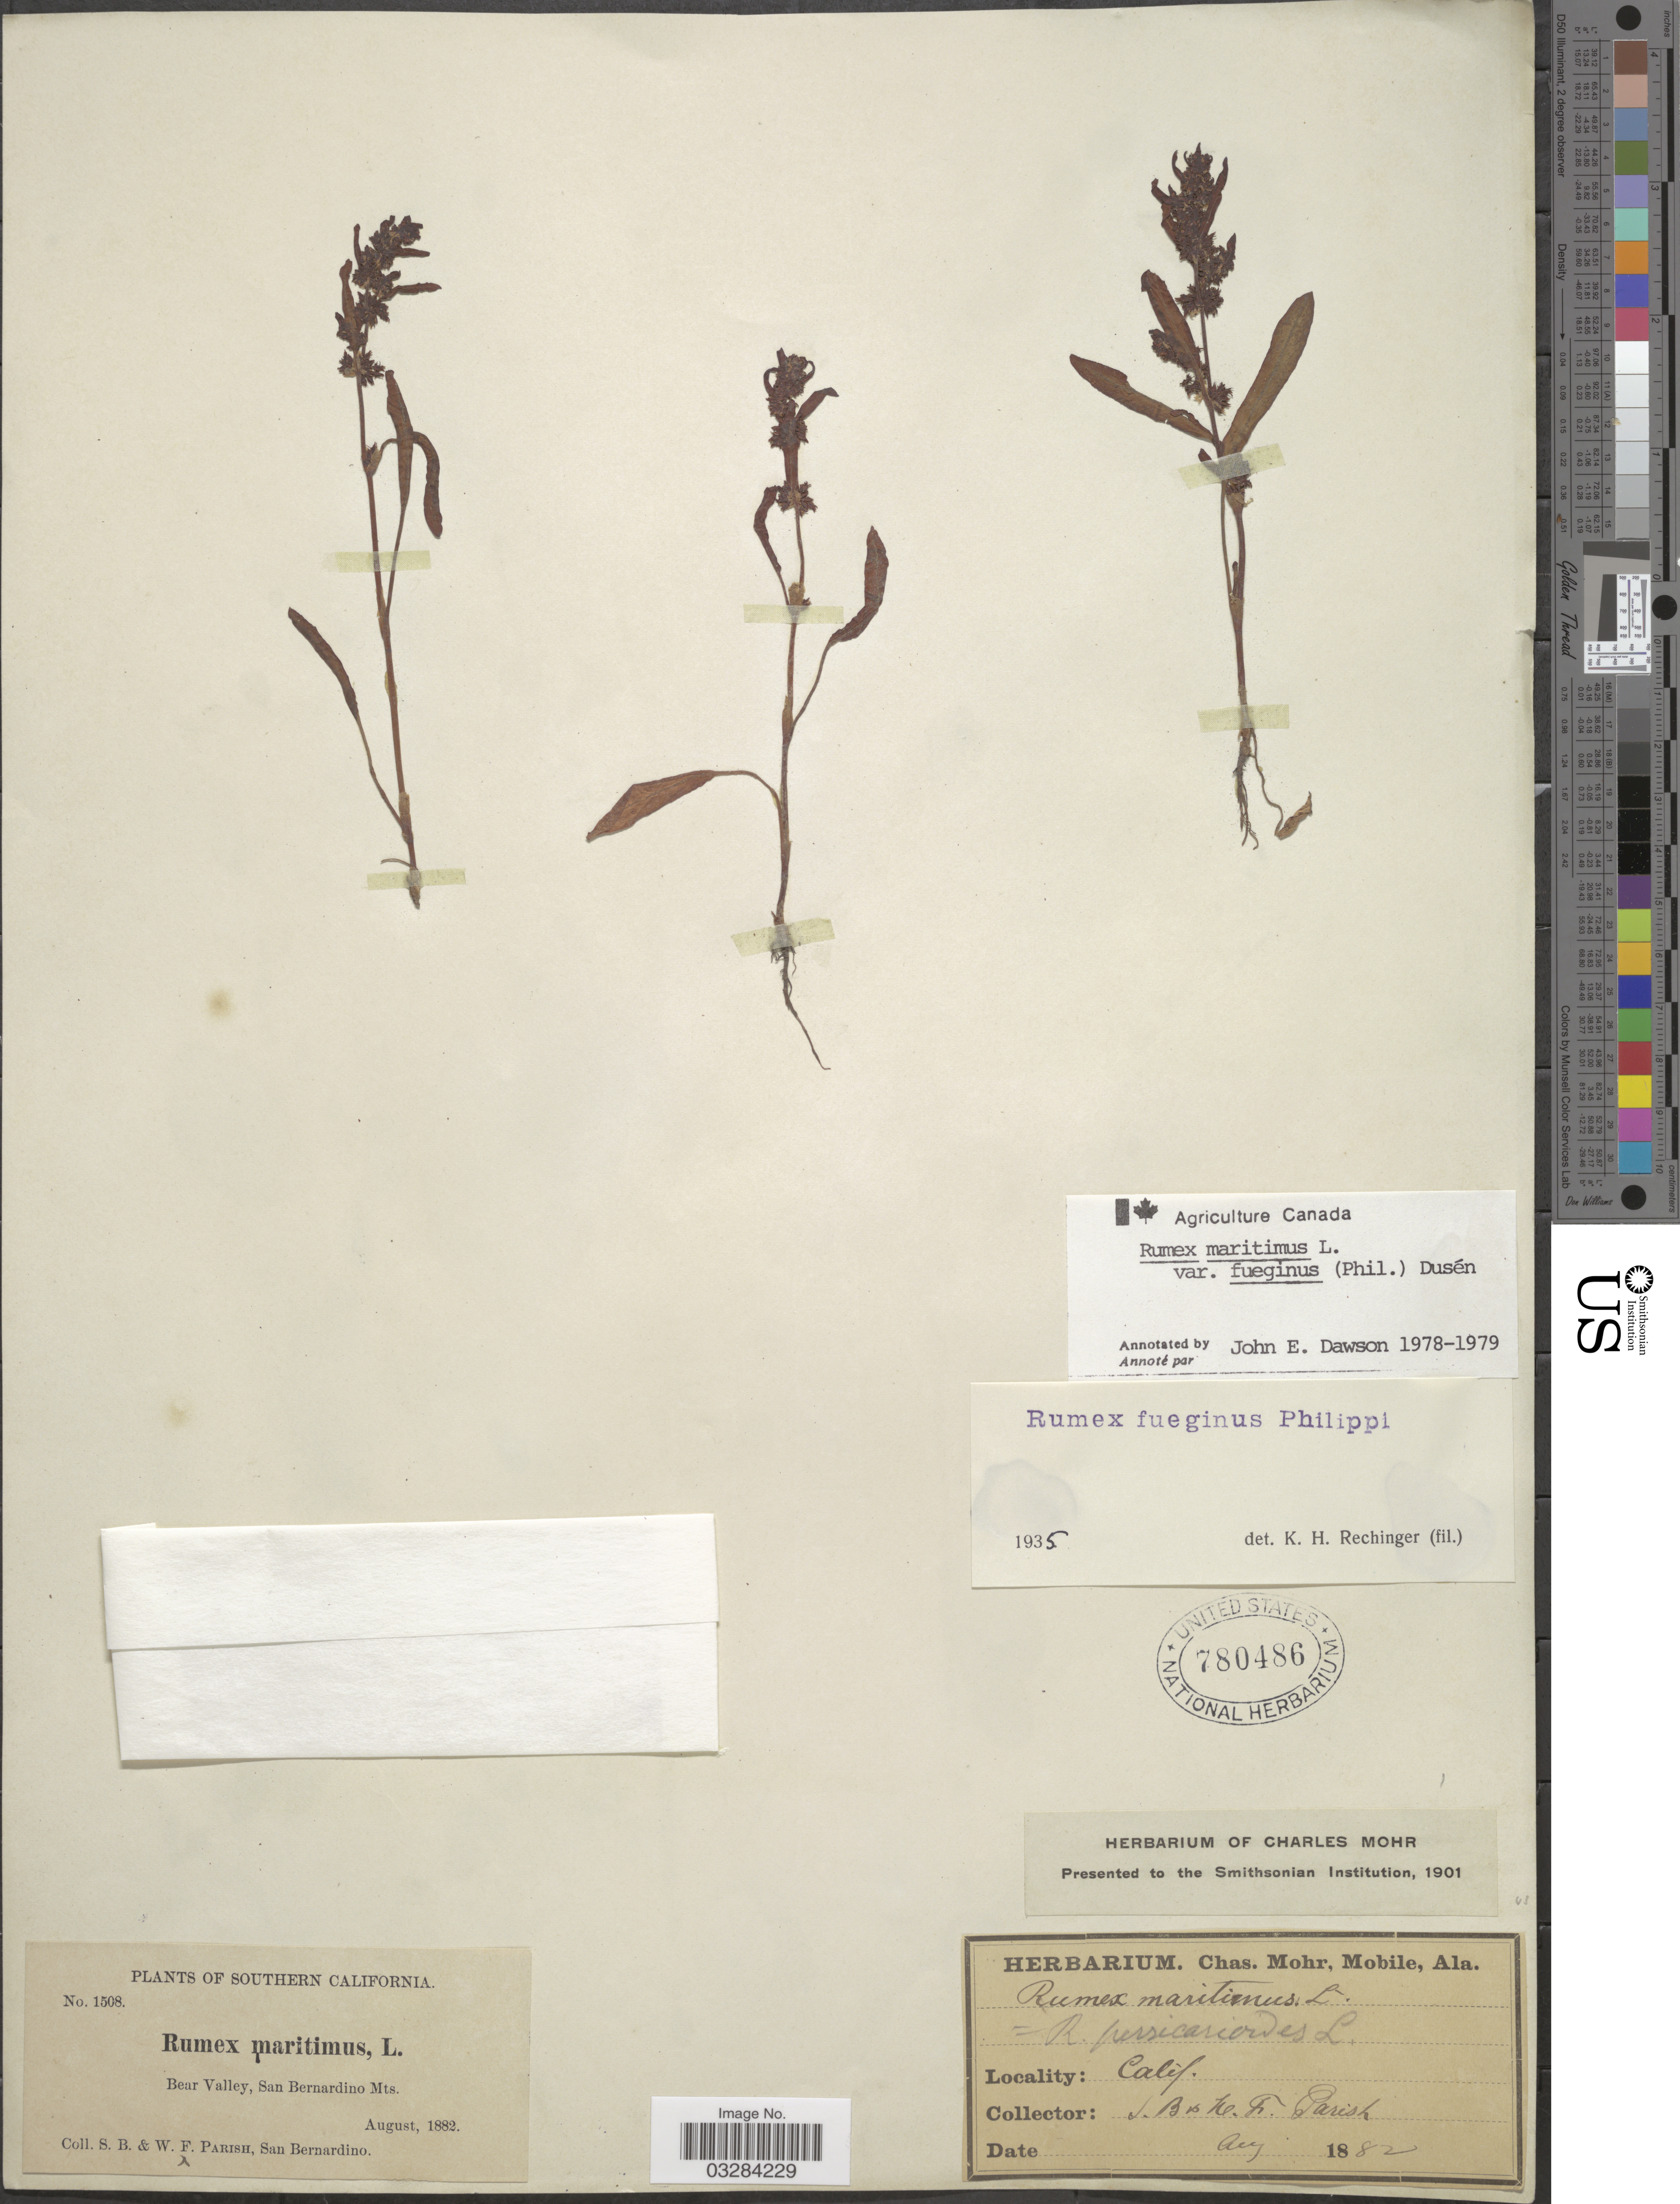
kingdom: Plantae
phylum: Tracheophyta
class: Magnoliopsida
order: Caryophyllales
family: Polygonaceae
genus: Rumex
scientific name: Rumex maritimus var. fueginus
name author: (Phil.) Dusén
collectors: S. B. Parish & W. F. Parish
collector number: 1508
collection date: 1882-08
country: United States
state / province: California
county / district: San Bernardino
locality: Southern California. Bear Valley, San Bernardino Mts.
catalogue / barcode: US 780486